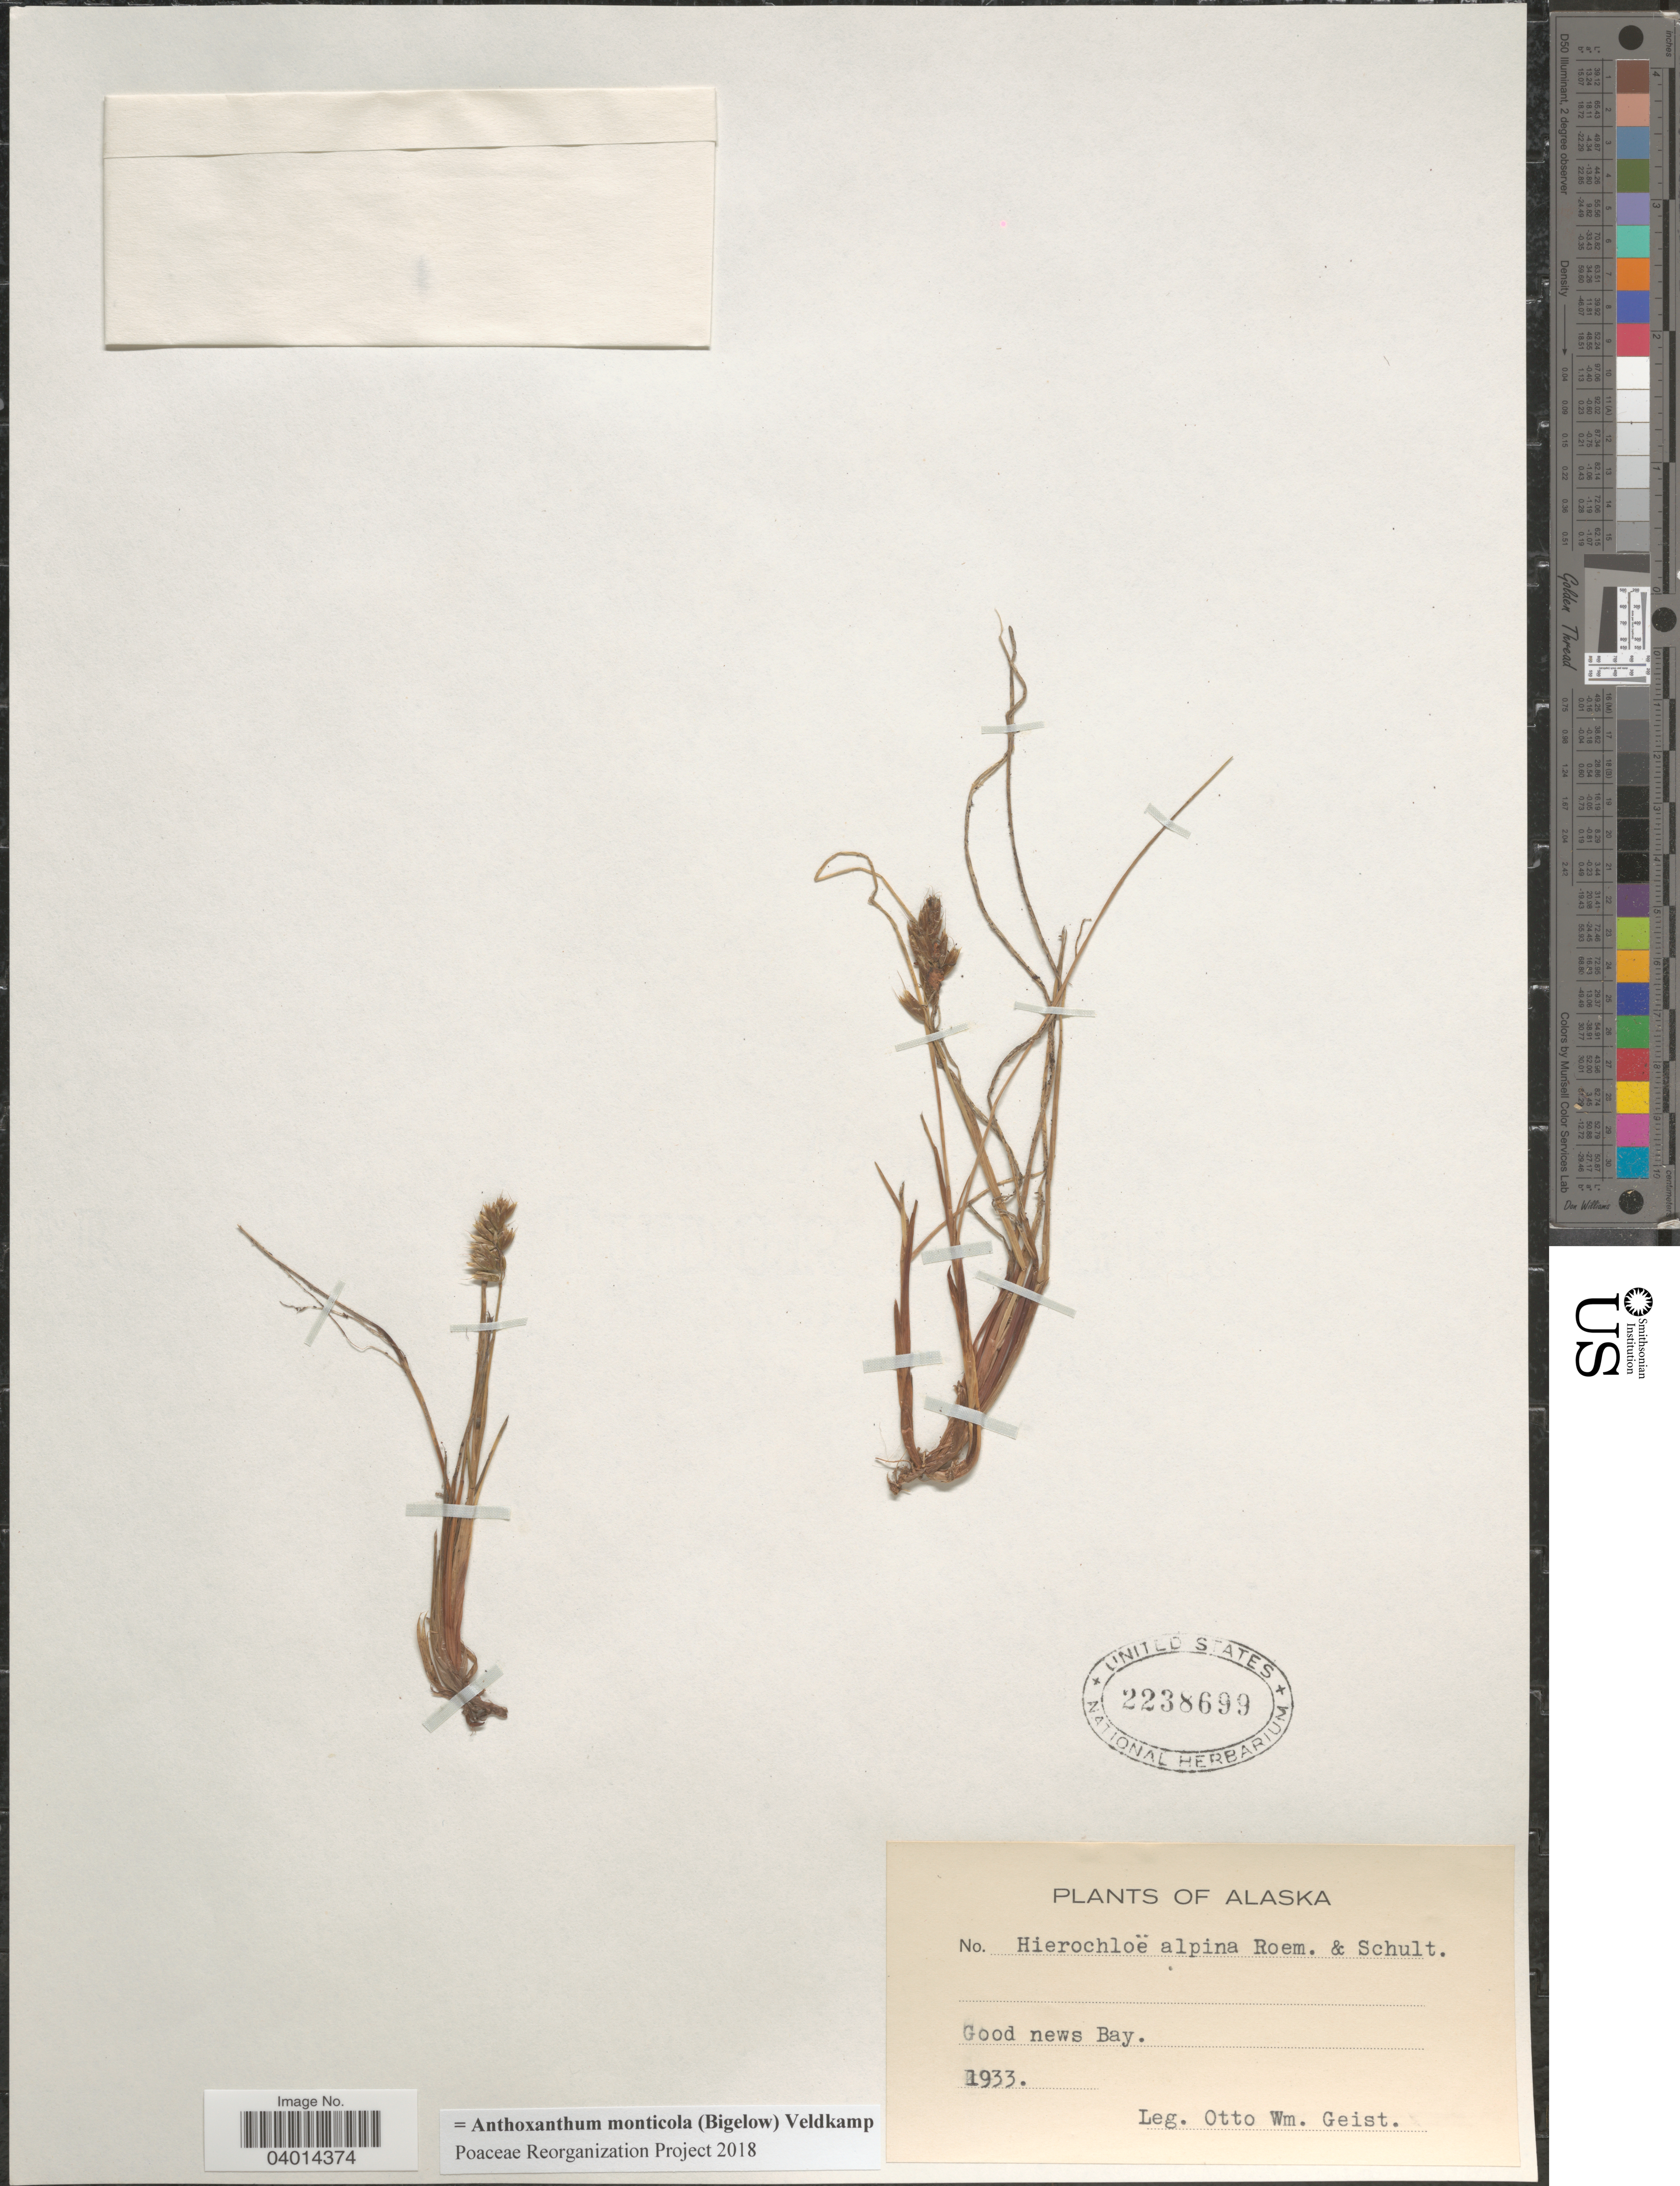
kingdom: Plantae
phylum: Tracheophyta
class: Liliopsida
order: Poales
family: Poaceae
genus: Anthoxanthum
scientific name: Anthoxanthum monticola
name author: (Bigelow) Veldkamp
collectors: O. Geist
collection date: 1933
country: United States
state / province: Alaska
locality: Good news Bay.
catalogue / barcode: US 2238699